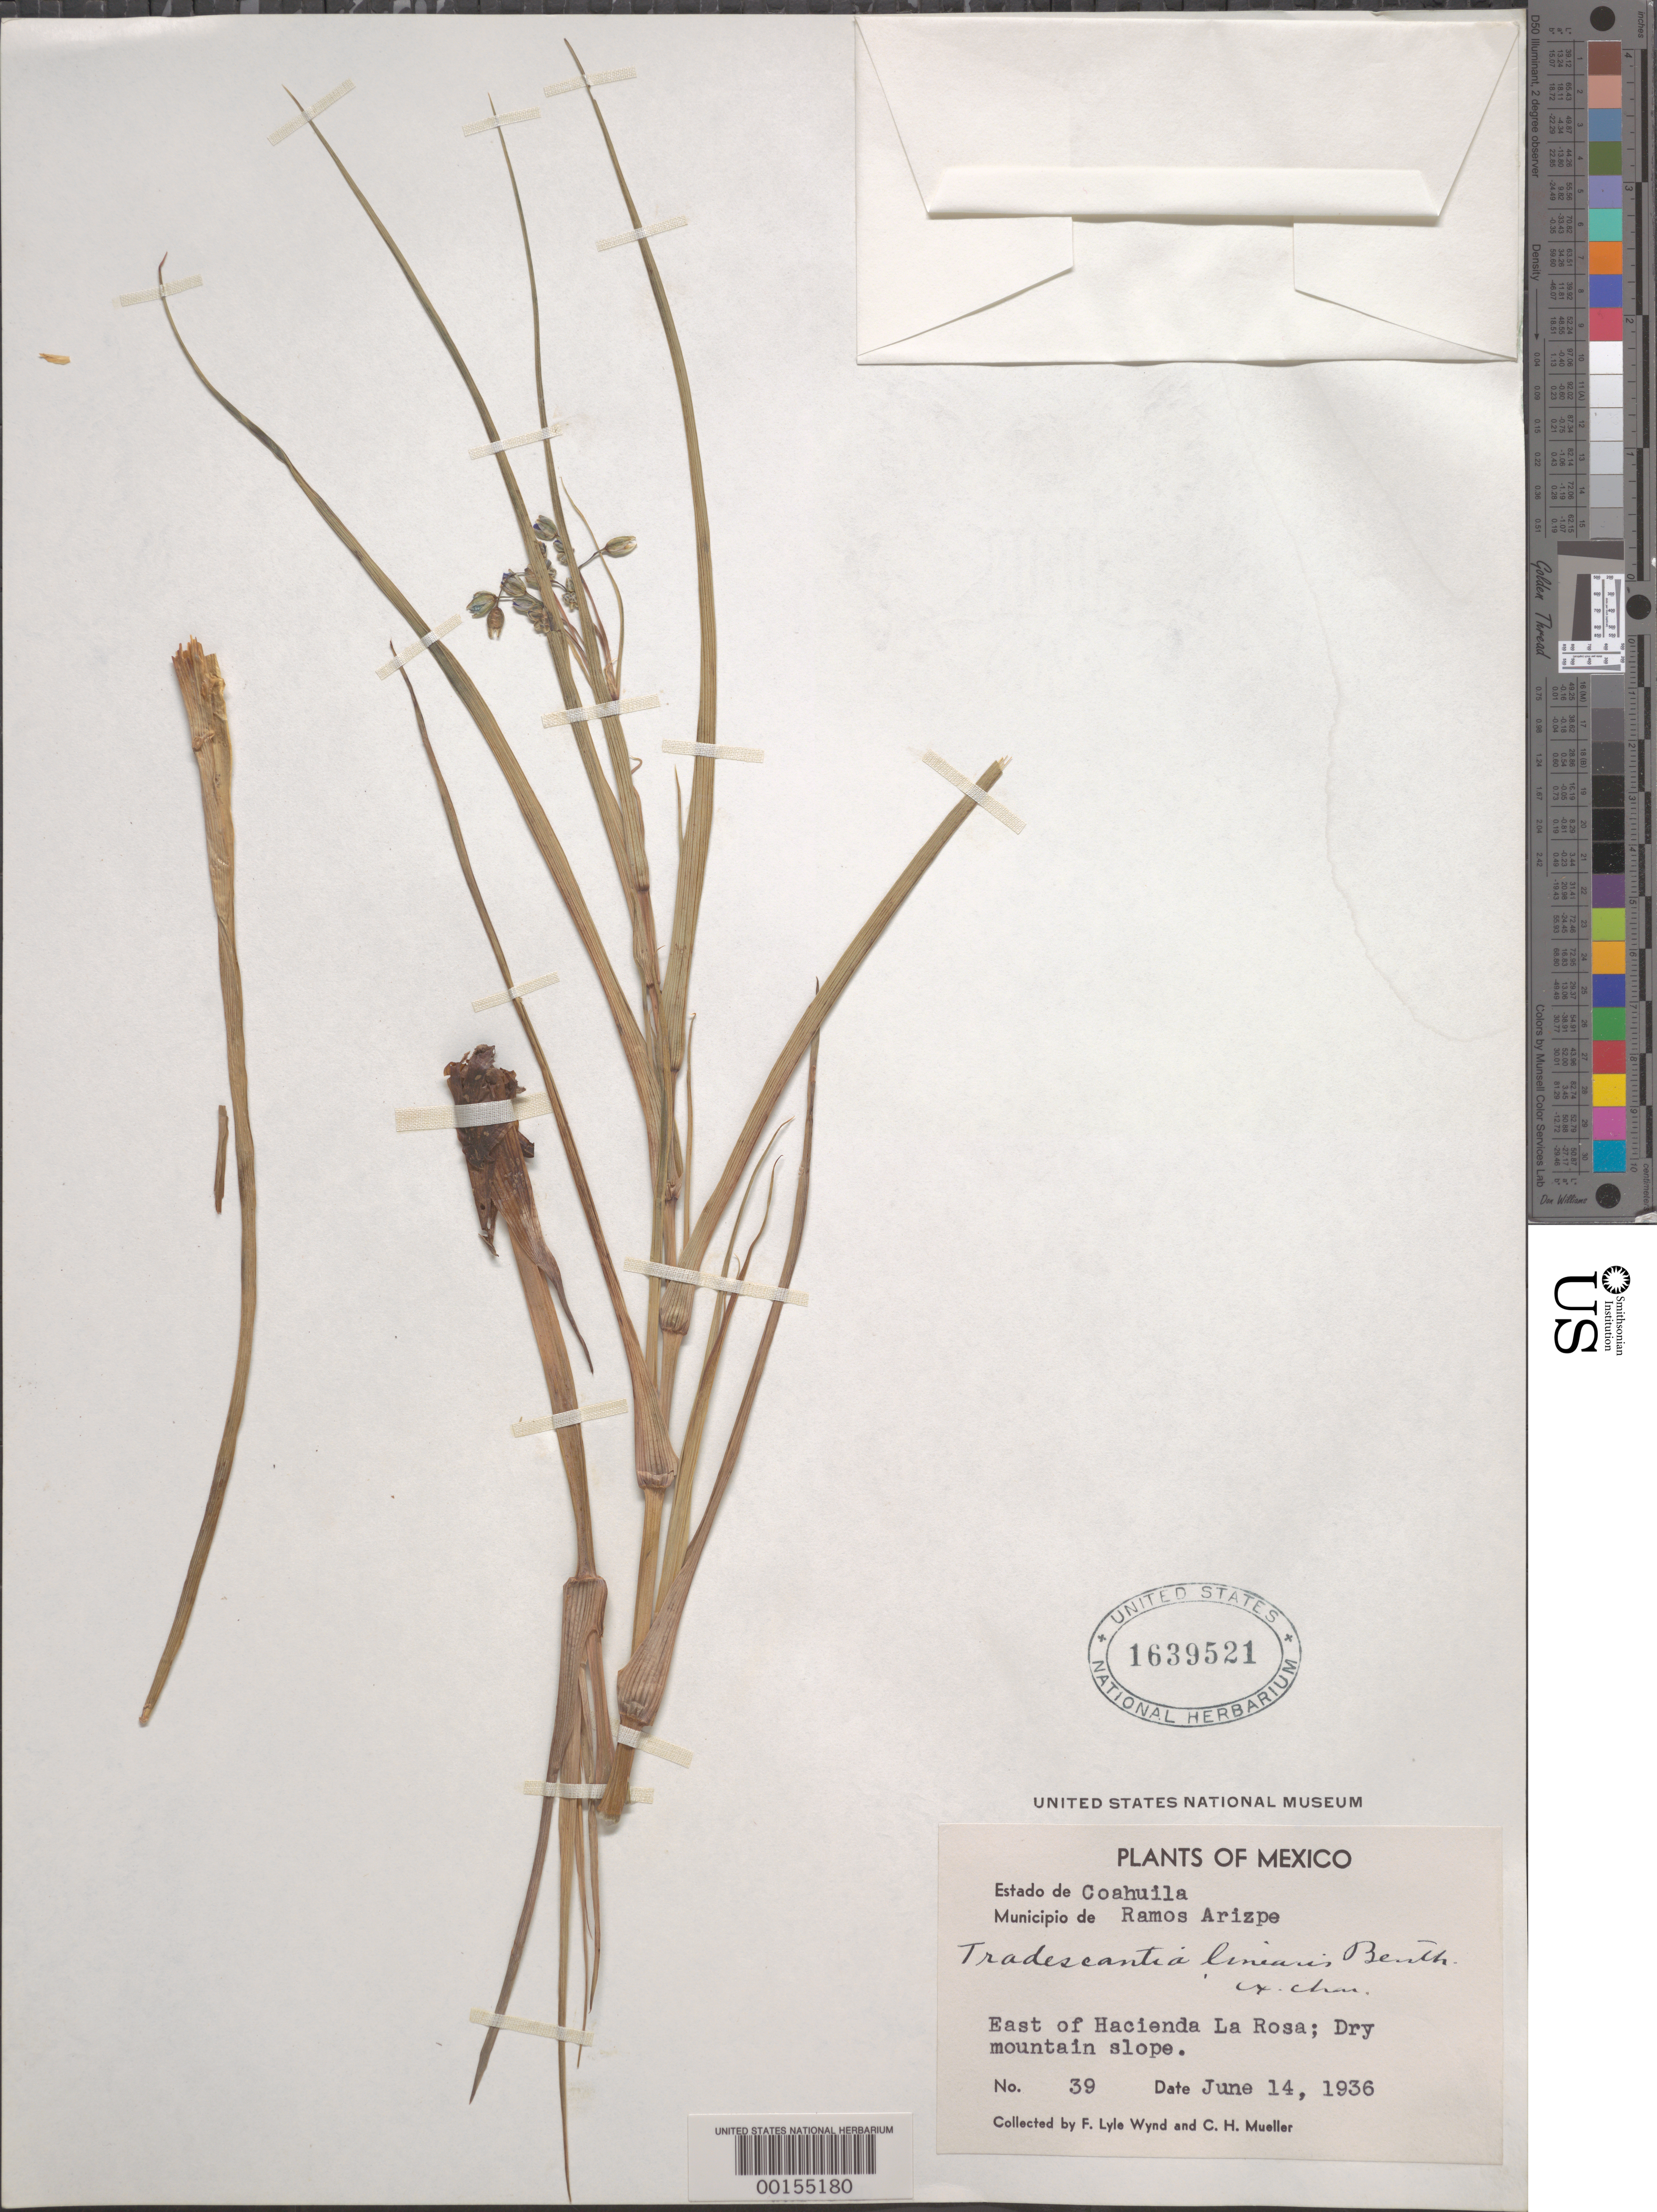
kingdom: Plantae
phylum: Tracheophyta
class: Liliopsida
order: Commelinales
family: Commelinaceae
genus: Gibasis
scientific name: Gibasis linearis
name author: (Benth.) Rohweder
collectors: F. L. Wynd & C. H. Muller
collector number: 39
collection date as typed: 14 Jun 1936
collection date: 1936-06-14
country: Mexico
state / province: Coahuila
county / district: Ramos Arizpe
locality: E of Hacienda La Rosa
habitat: Dry mountain slope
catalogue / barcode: US 1639521